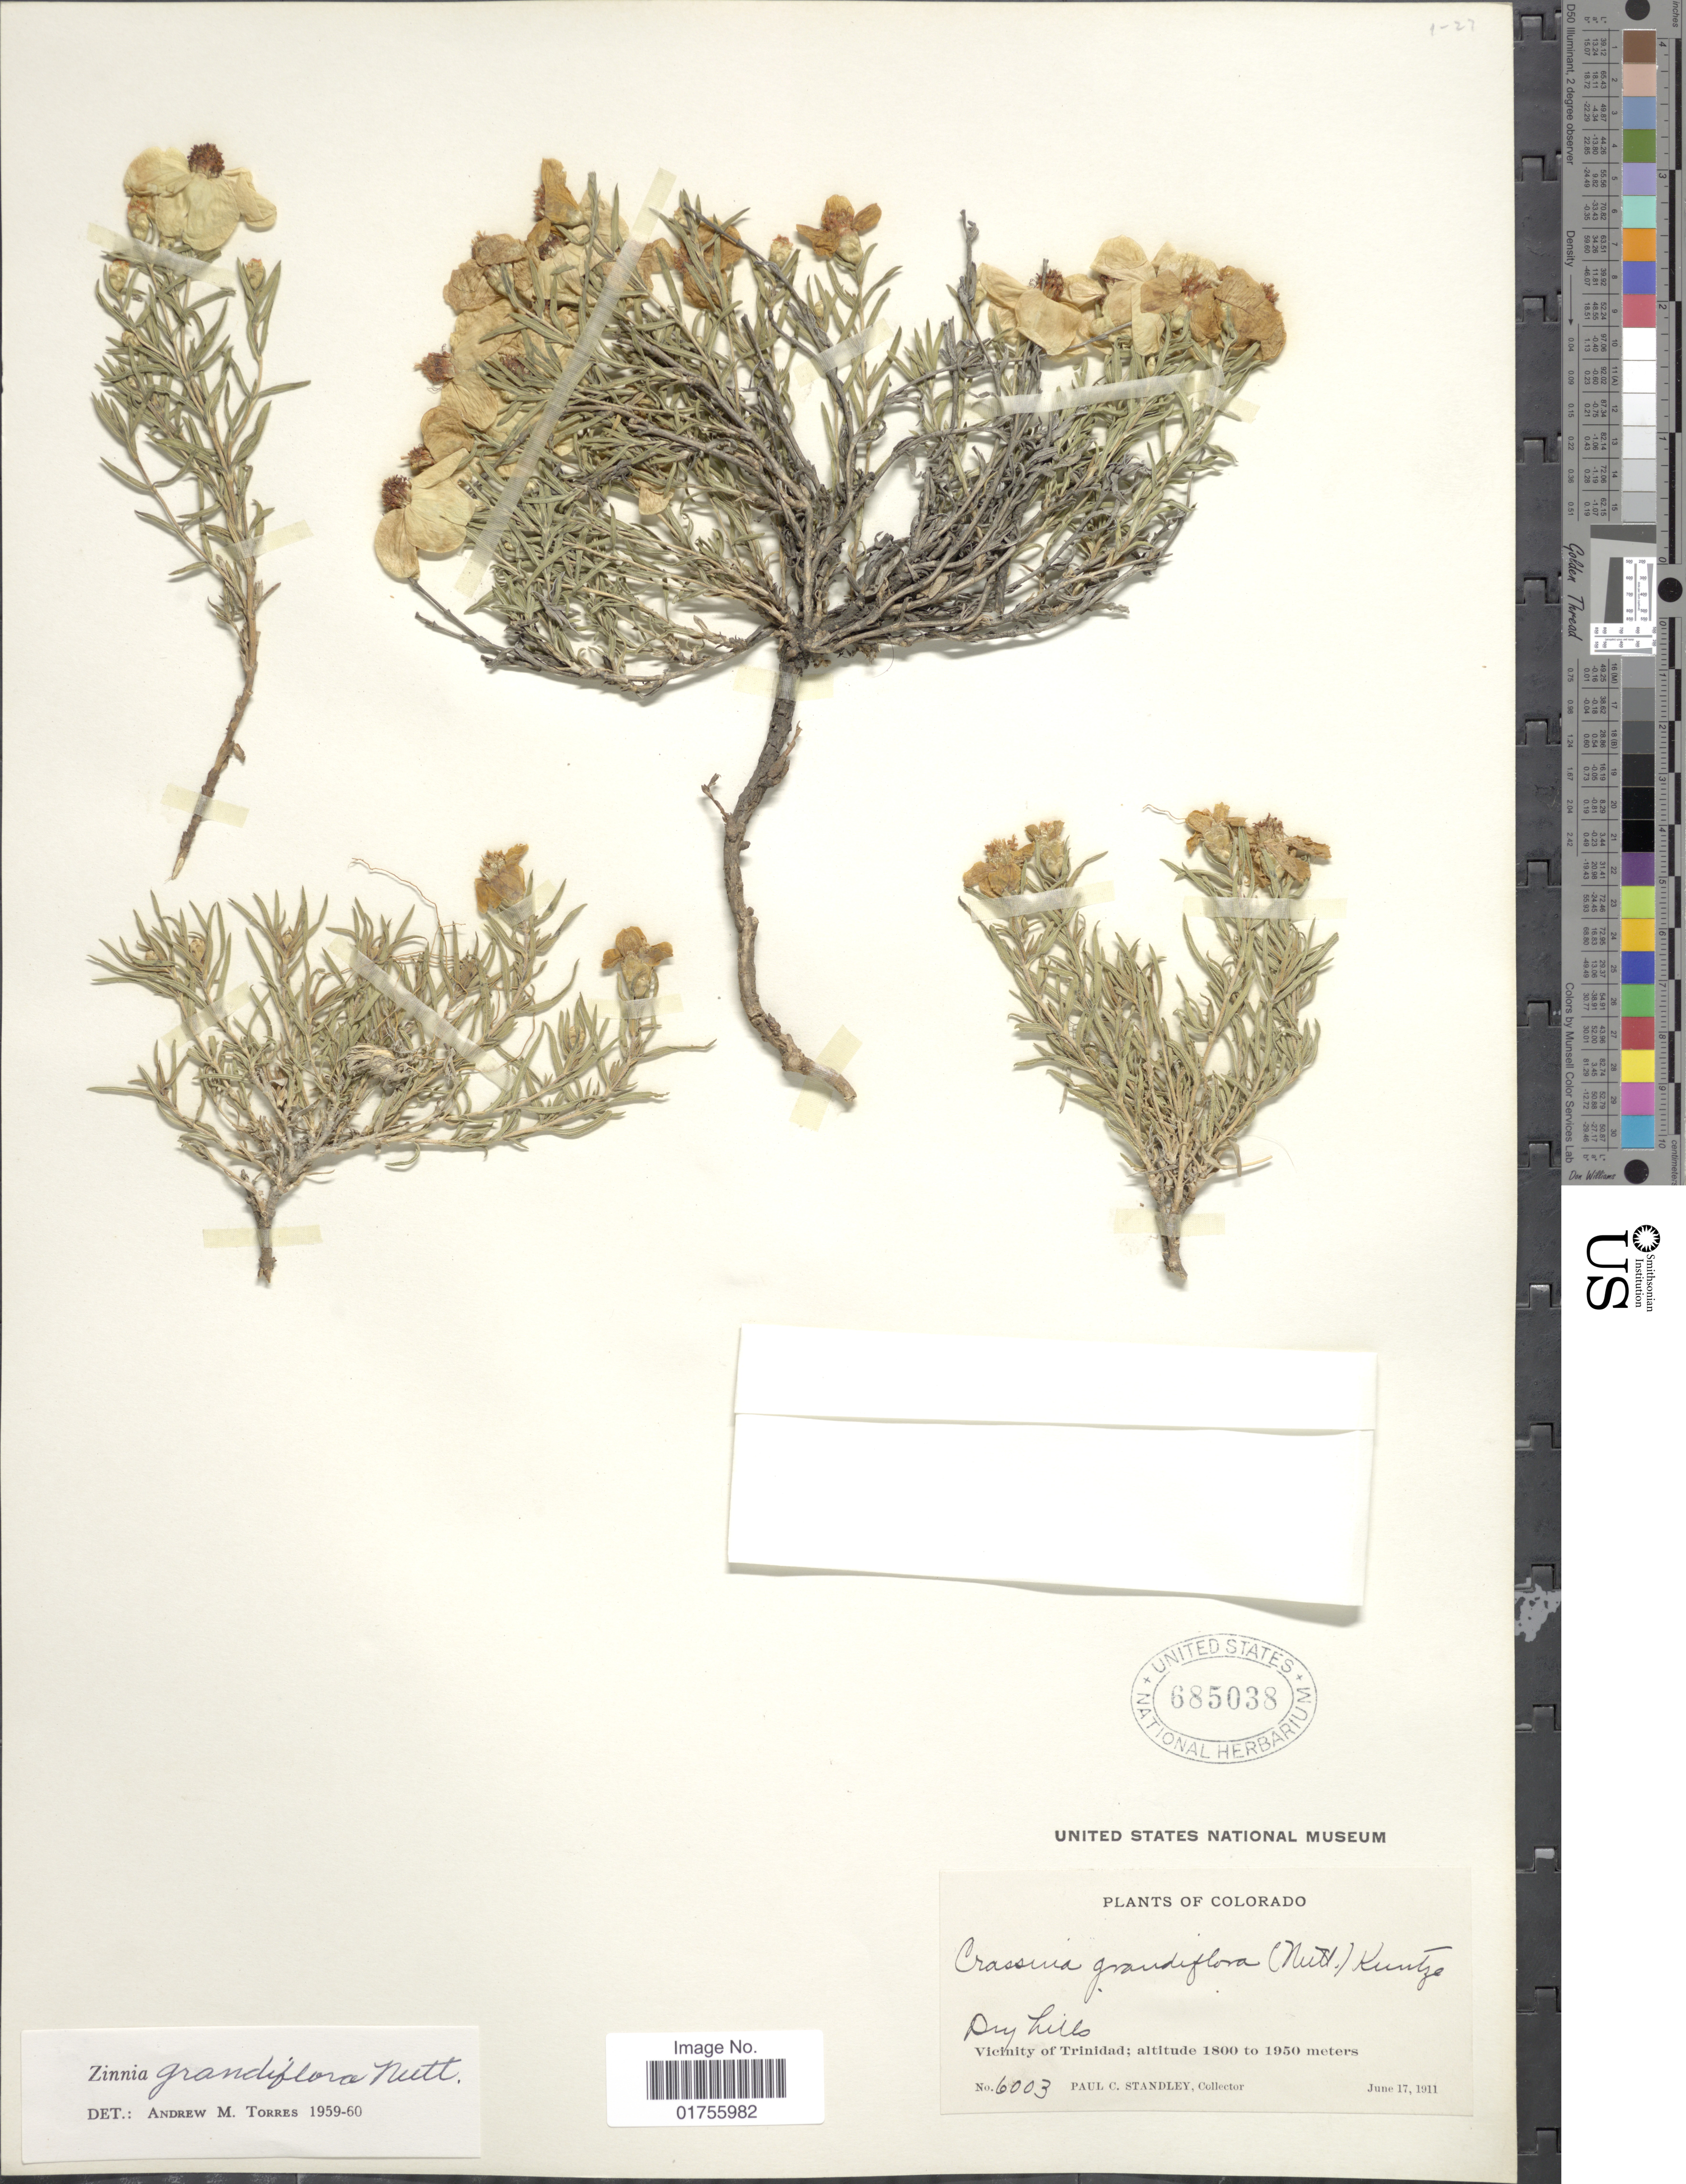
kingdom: Plantae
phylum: Tracheophyta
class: Magnoliopsida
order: Asterales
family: Asteraceae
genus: Zinnia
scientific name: Zinnia grandiflora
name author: Nutt.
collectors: P. C. Standley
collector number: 6003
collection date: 1911-06-17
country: United States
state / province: Colorado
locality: Vicinity of Trinidad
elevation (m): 1800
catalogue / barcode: US 685038